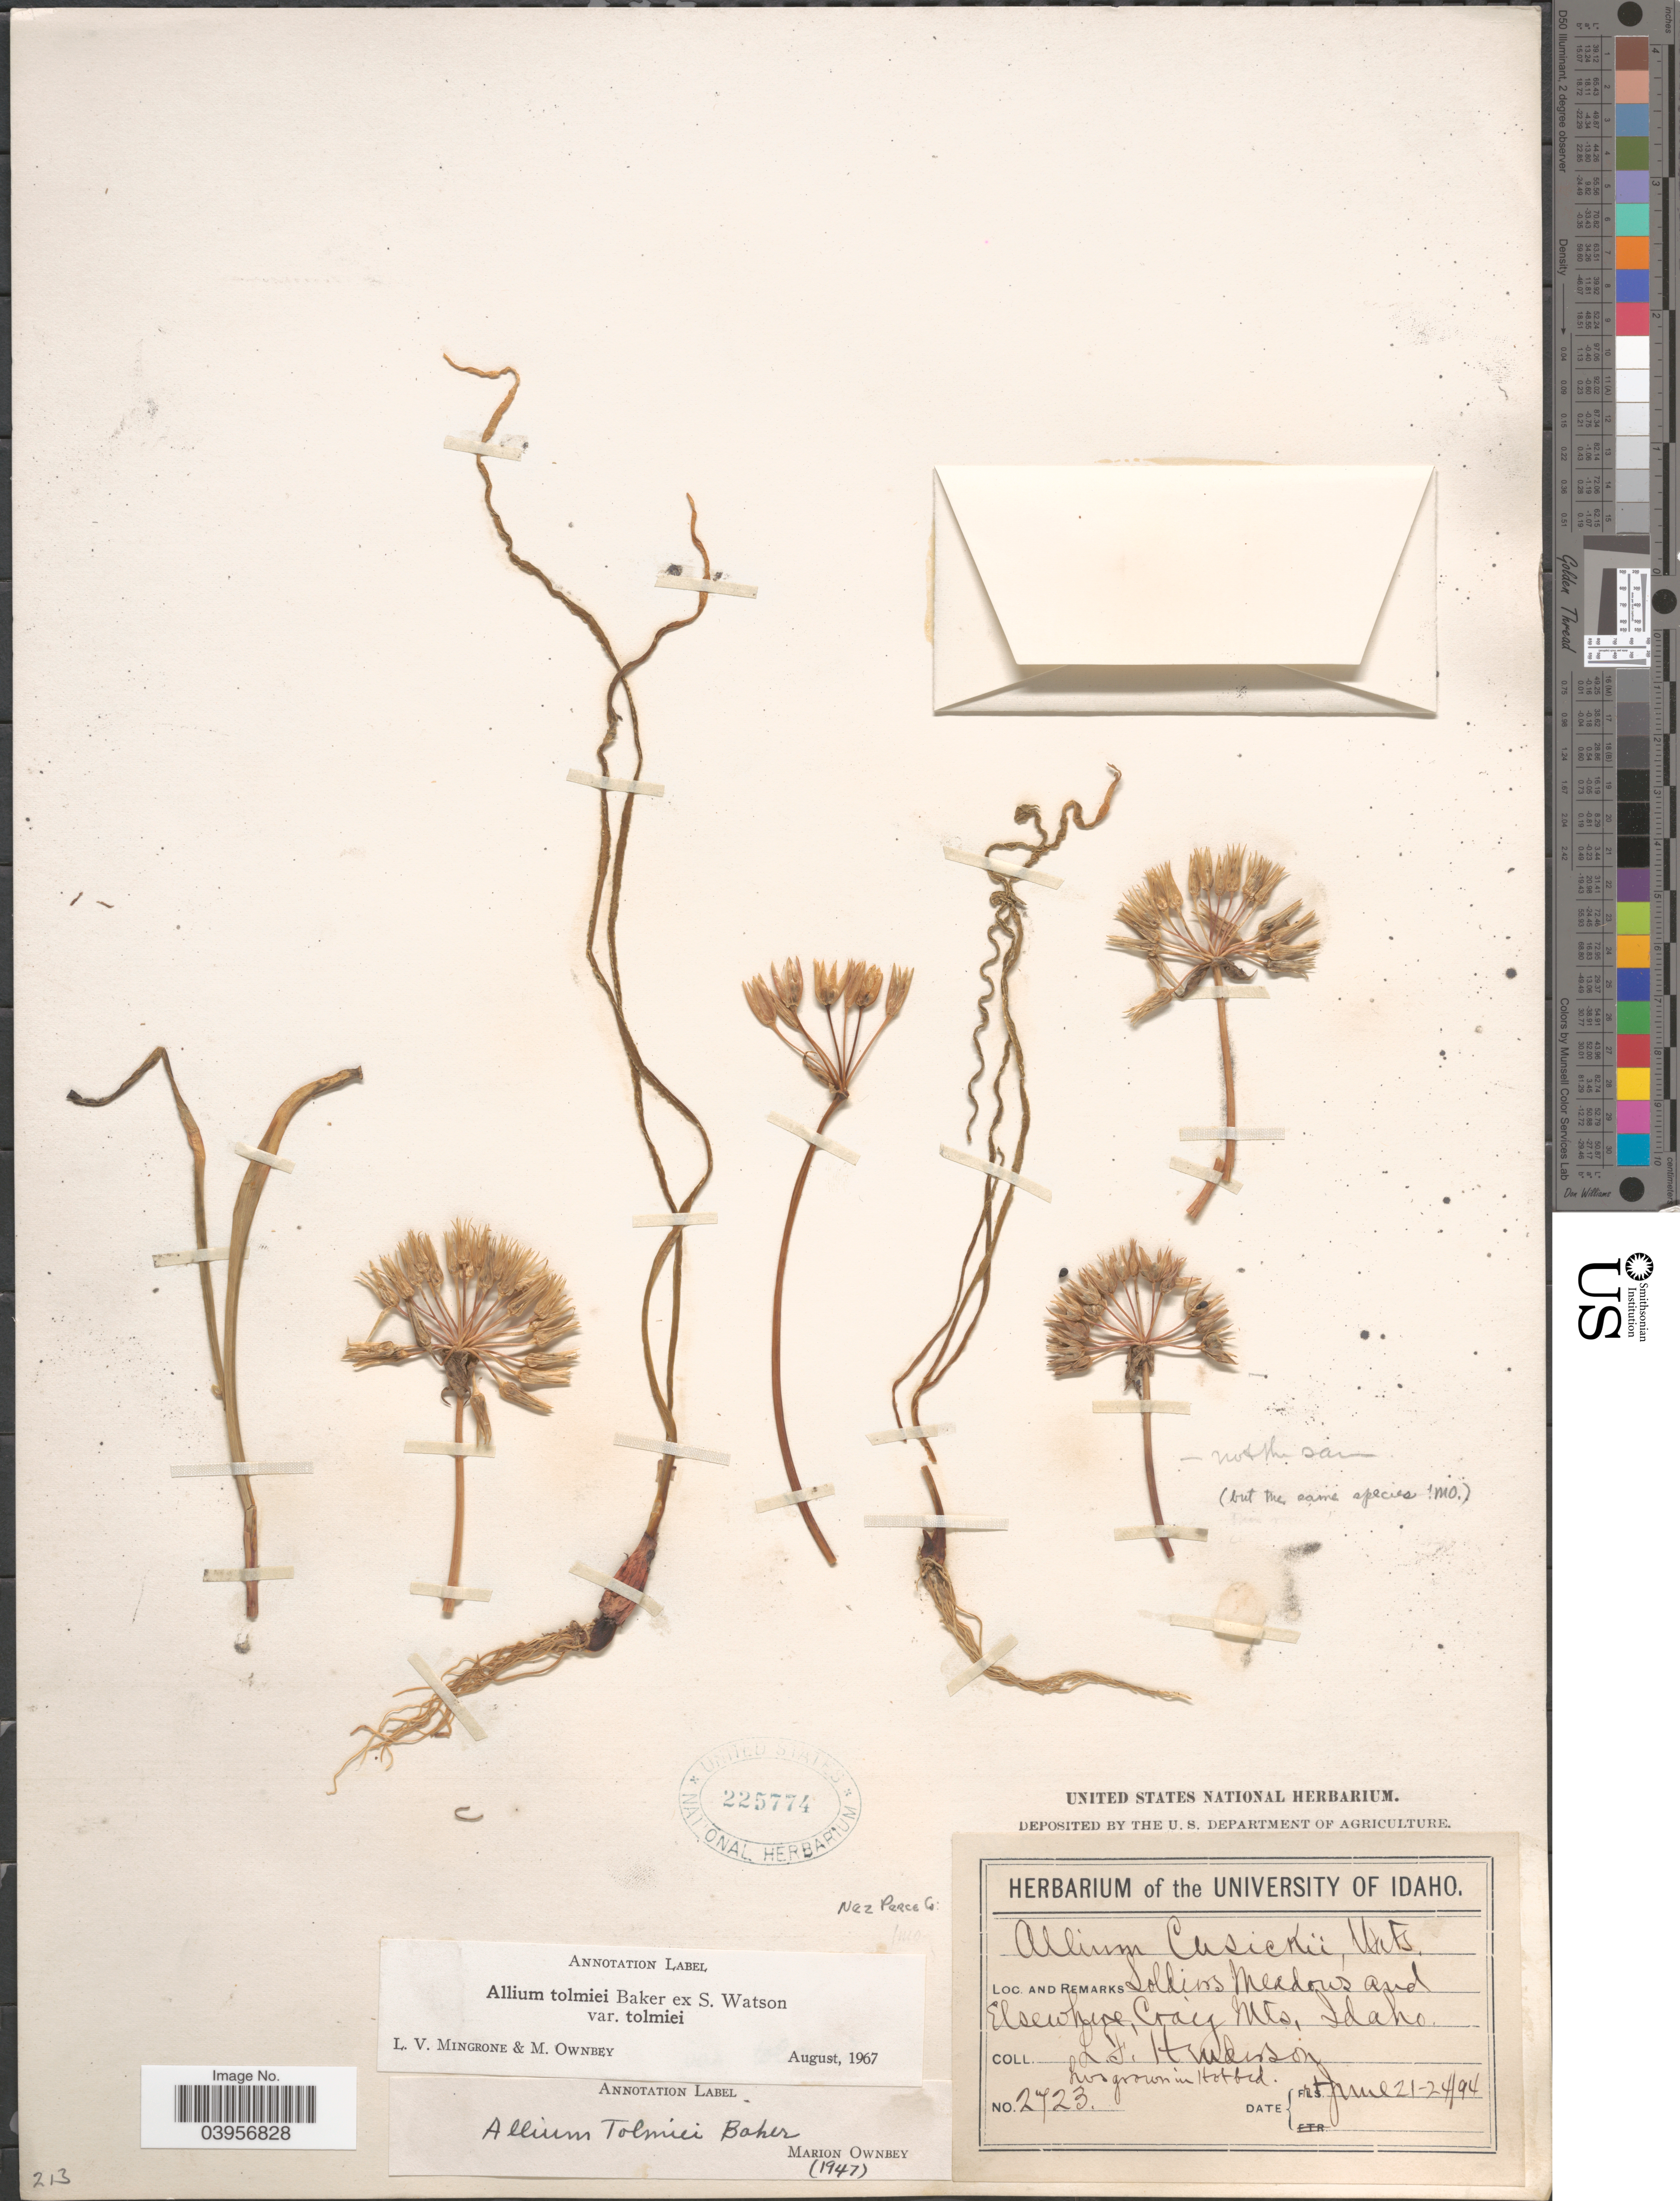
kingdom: Plantae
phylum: Tracheophyta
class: Liliopsida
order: Asparagales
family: Amaryllidaceae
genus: Allium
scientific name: Allium tolmiei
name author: Baker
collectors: L. Henderson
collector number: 2723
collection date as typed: Transcribed d/m/y: 21/6/94 to 24/6/94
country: United States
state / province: Idaho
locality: Nez Perces Co. Soldiers Meadows and elsewhere, Craig Mts.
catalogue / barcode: US 225774